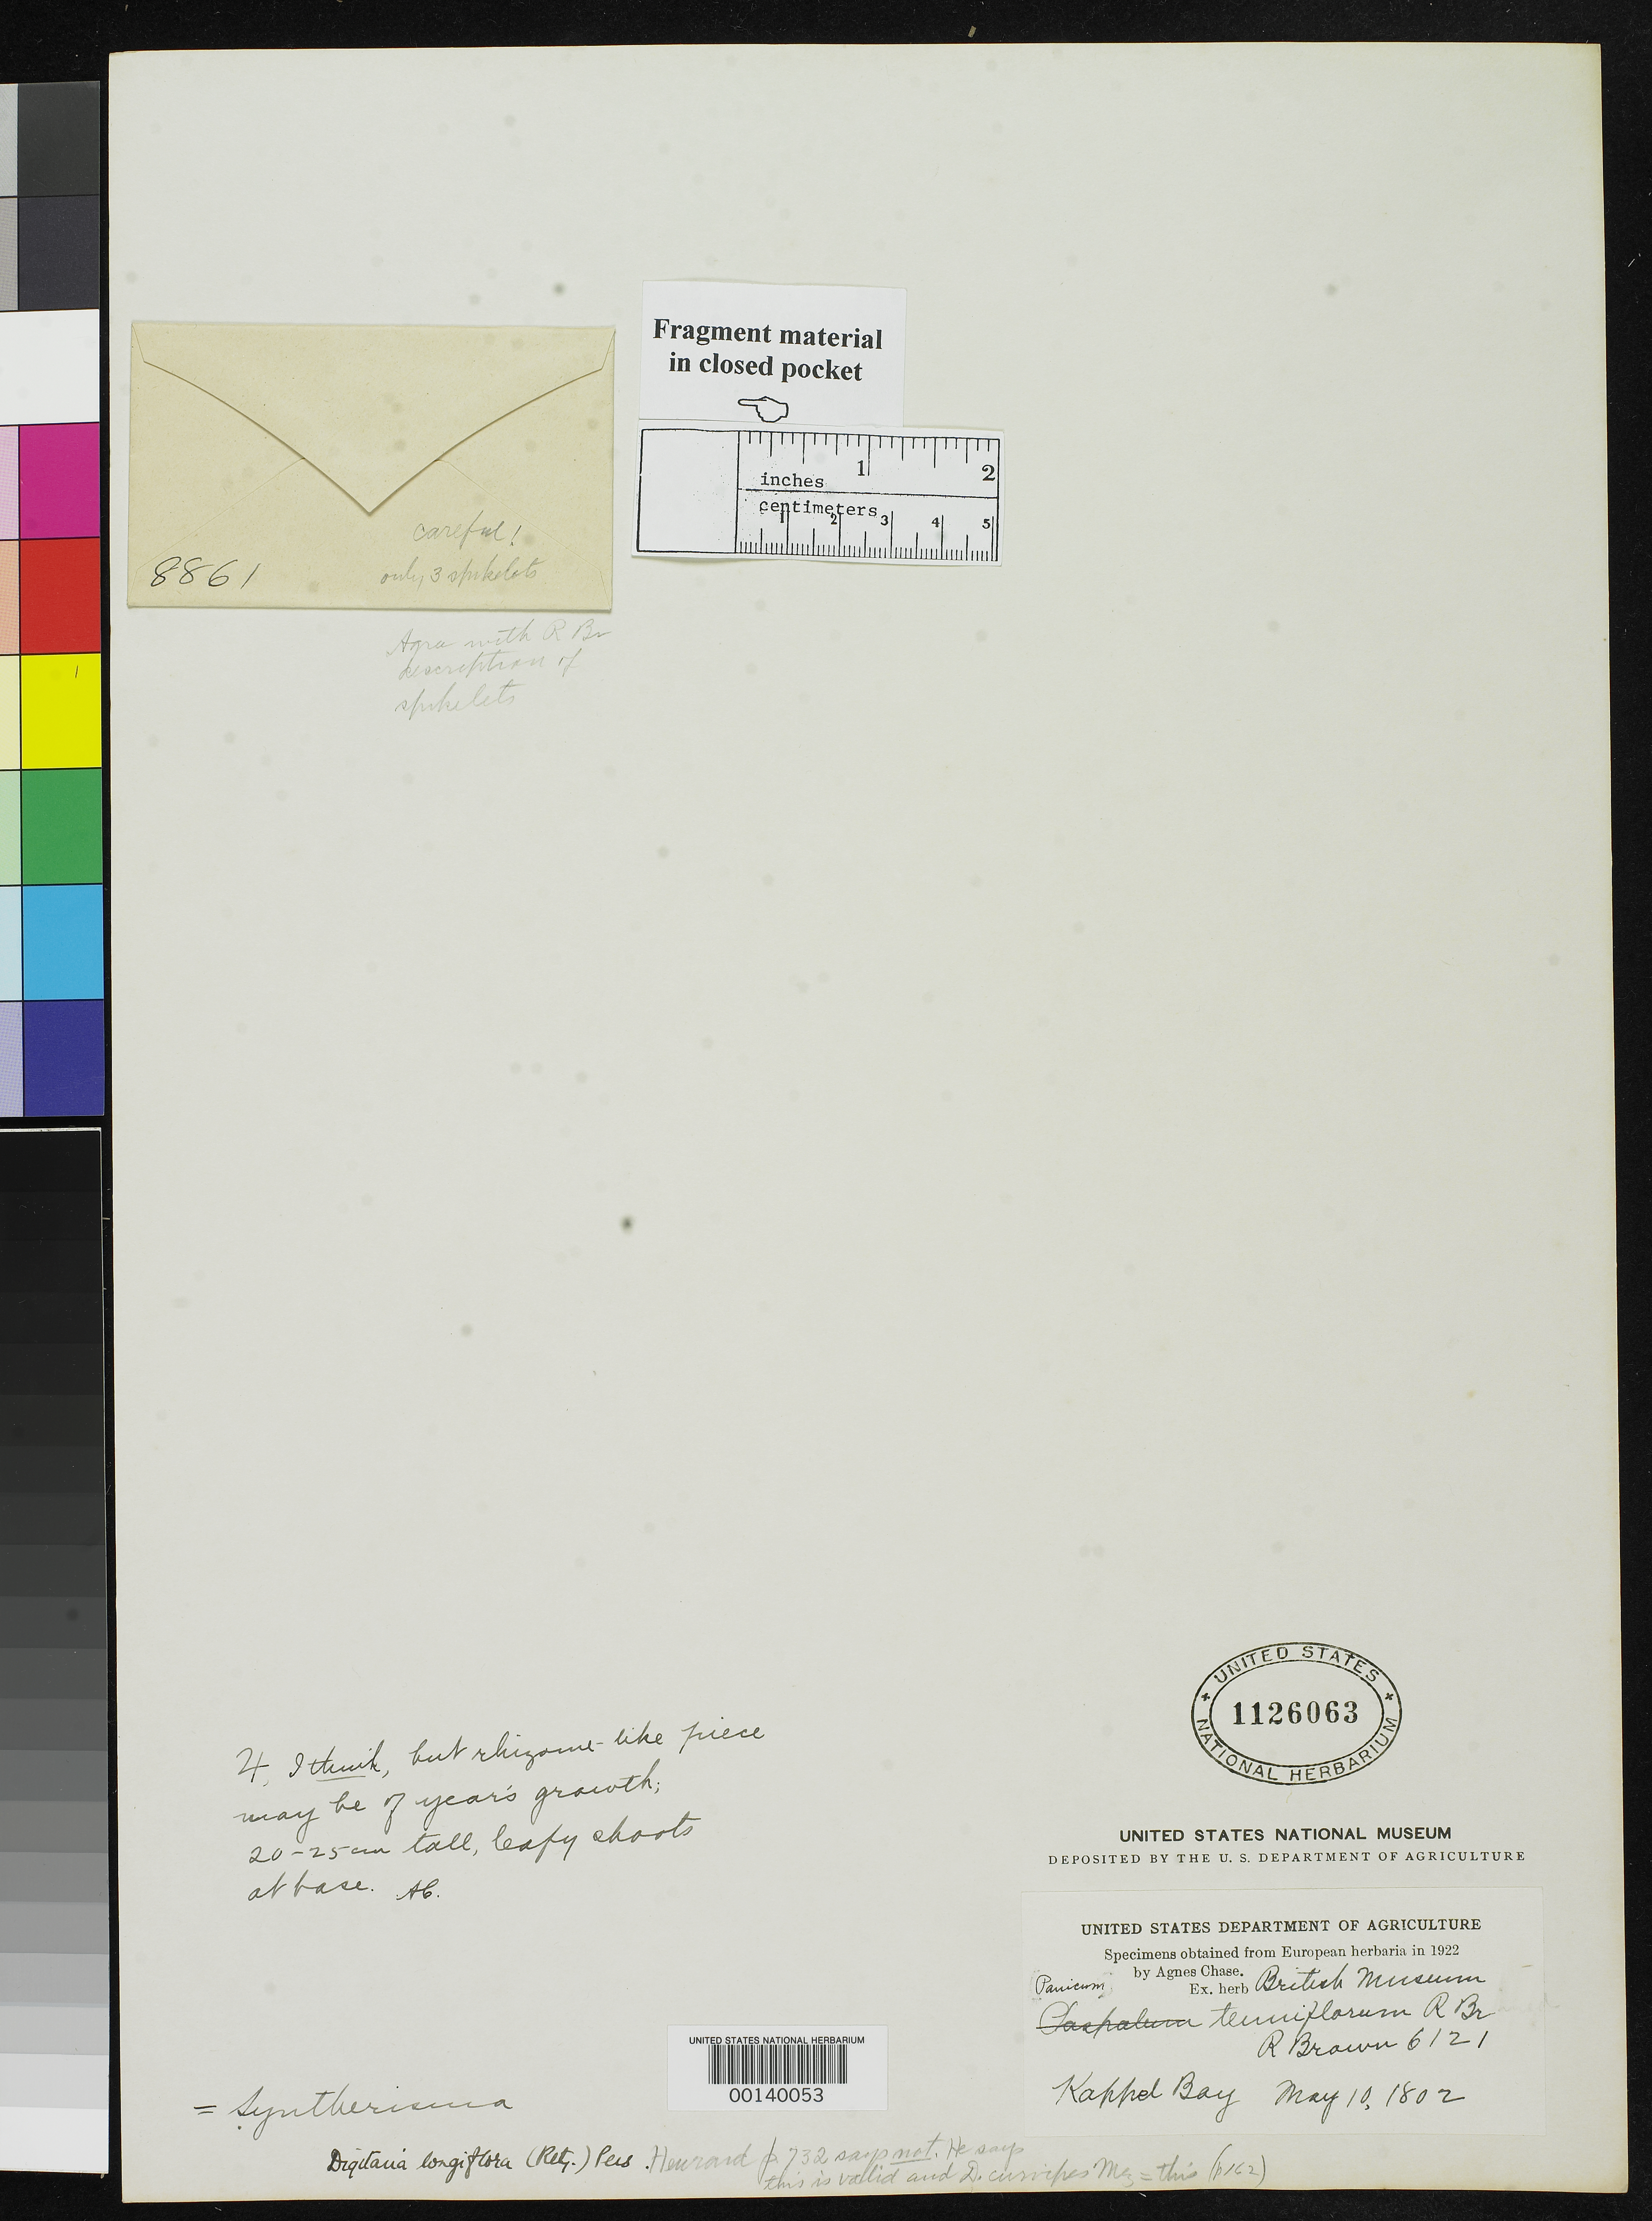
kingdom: Plantae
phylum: Tracheophyta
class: Liliopsida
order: Poales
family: Poaceae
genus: Panicum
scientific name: Panicum tenuiflorum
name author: R. Br.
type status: Type Fragment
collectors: W. T. Aiton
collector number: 6121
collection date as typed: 10 May 1802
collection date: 1802-05-10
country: Australia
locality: Kappel Bay.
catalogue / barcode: US 1126063